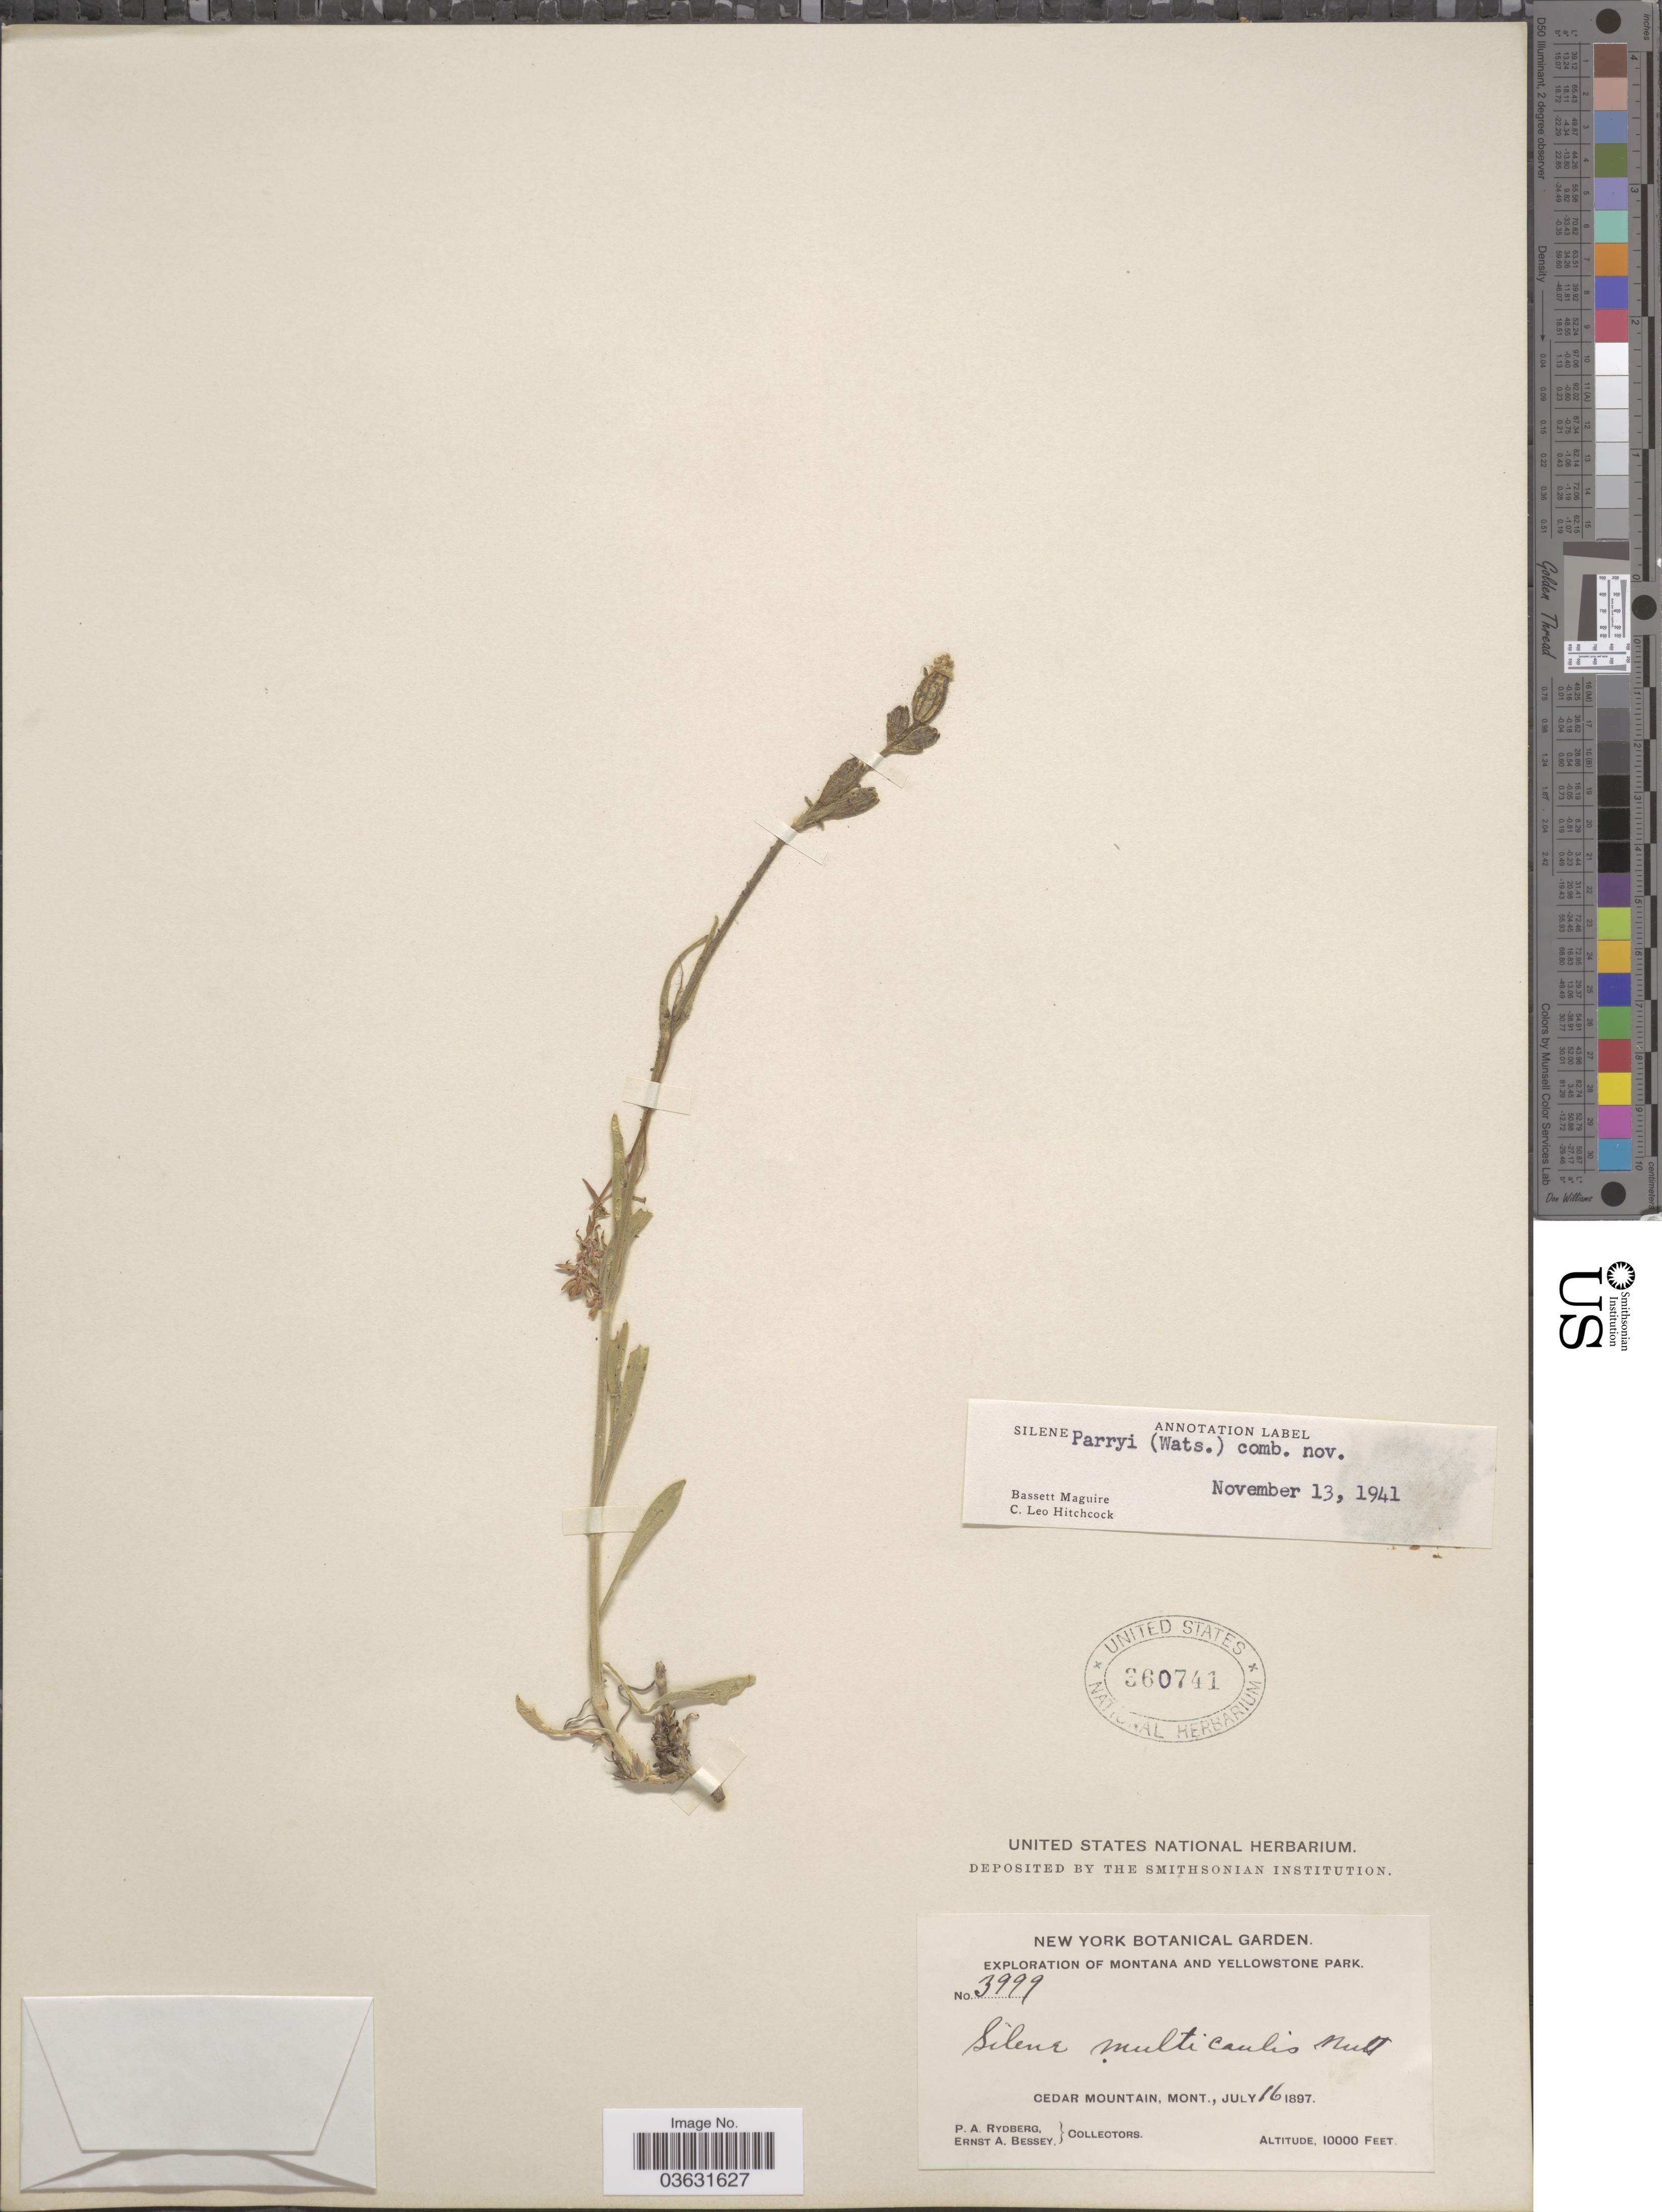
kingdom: Plantae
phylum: Tracheophyta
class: Magnoliopsida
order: Caryophyllales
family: Caryophyllaceae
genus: Silene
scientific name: Silene parryi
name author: (S. Watson) C.L. Hitchc. & Maguire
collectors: P. A. Rydberg & E. A. Bessey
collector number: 3999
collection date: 1897-07-16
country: United States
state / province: Montana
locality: Cedar Mountain.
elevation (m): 3048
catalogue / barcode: US 360741